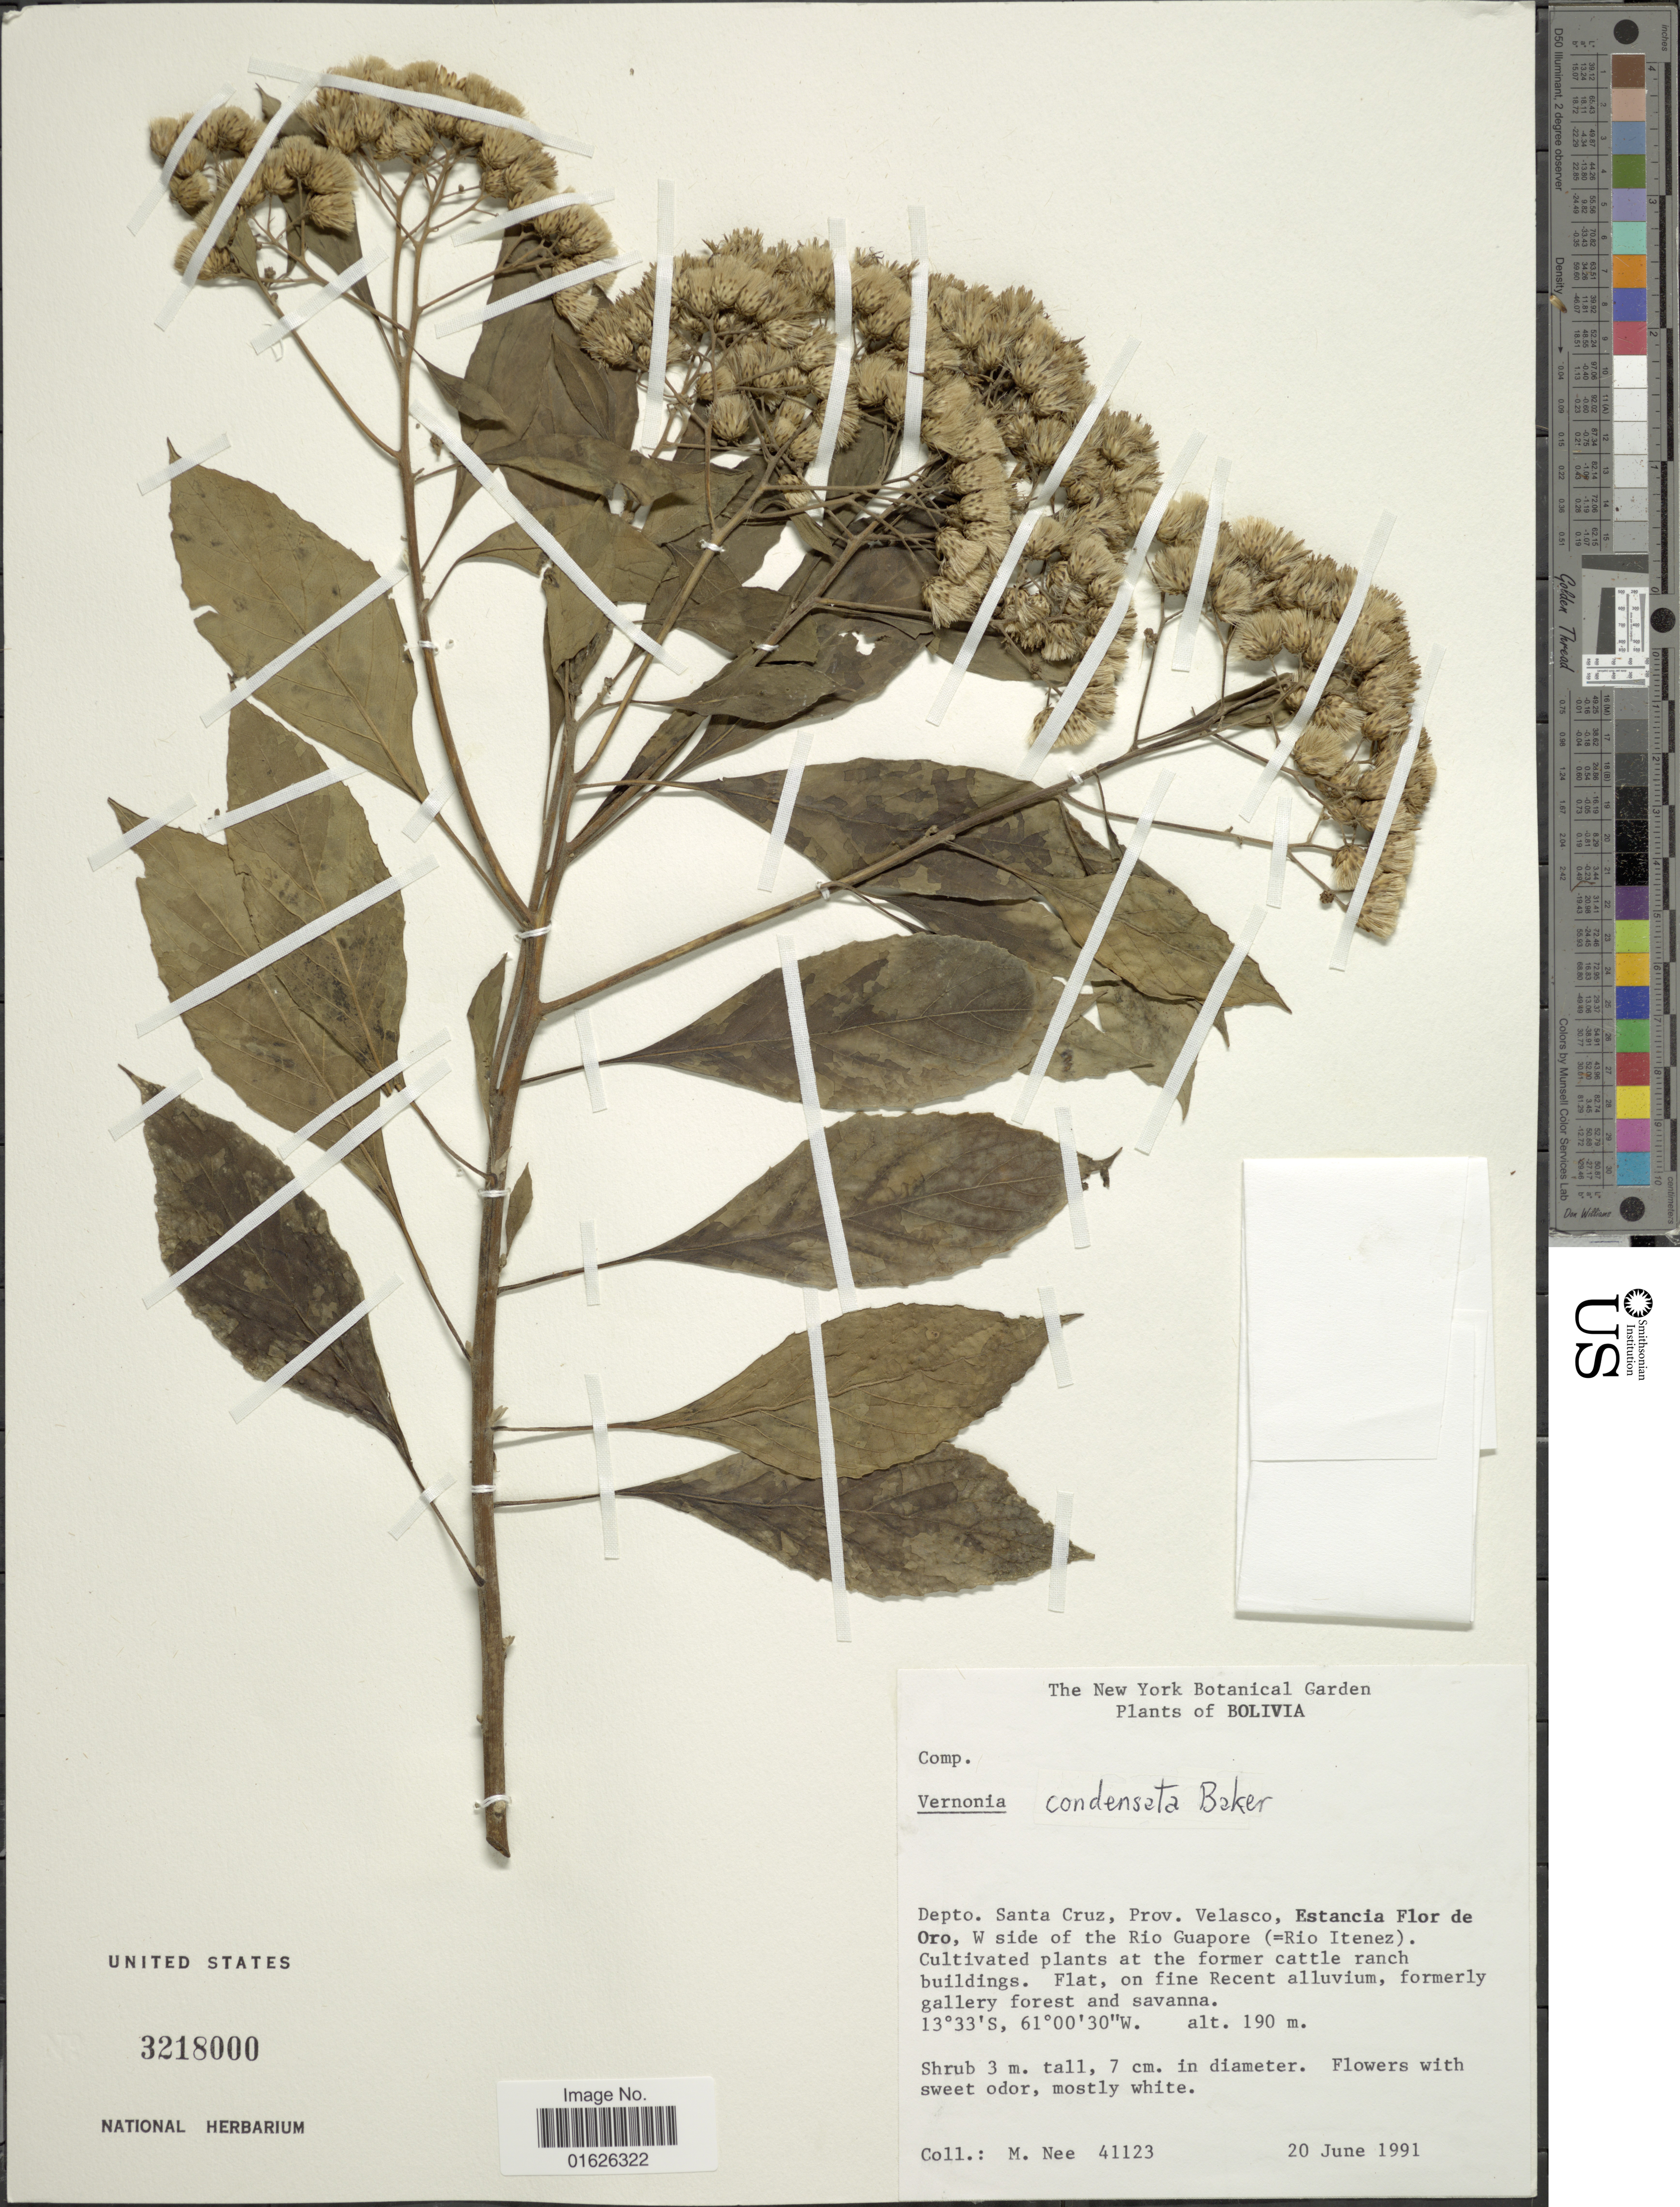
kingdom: Plantae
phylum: Tracheophyta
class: Magnoliopsida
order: Asterales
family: Asteraceae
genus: Gymnanthemum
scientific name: Gymnanthemum amygdalinum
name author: (Delile) Sch. Bip. ex Walp.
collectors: M. Nee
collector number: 41123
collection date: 1991-06-20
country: Bolivia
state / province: Santa Cruz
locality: Depto. Sanrta Cruz, Prov. Velasco, Estancia Flor de Oro, W side of the Rio Guapore ( =Rio Intenez ) Cultivated plants at the former cattle ranch buildings.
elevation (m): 190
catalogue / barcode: US 3218000